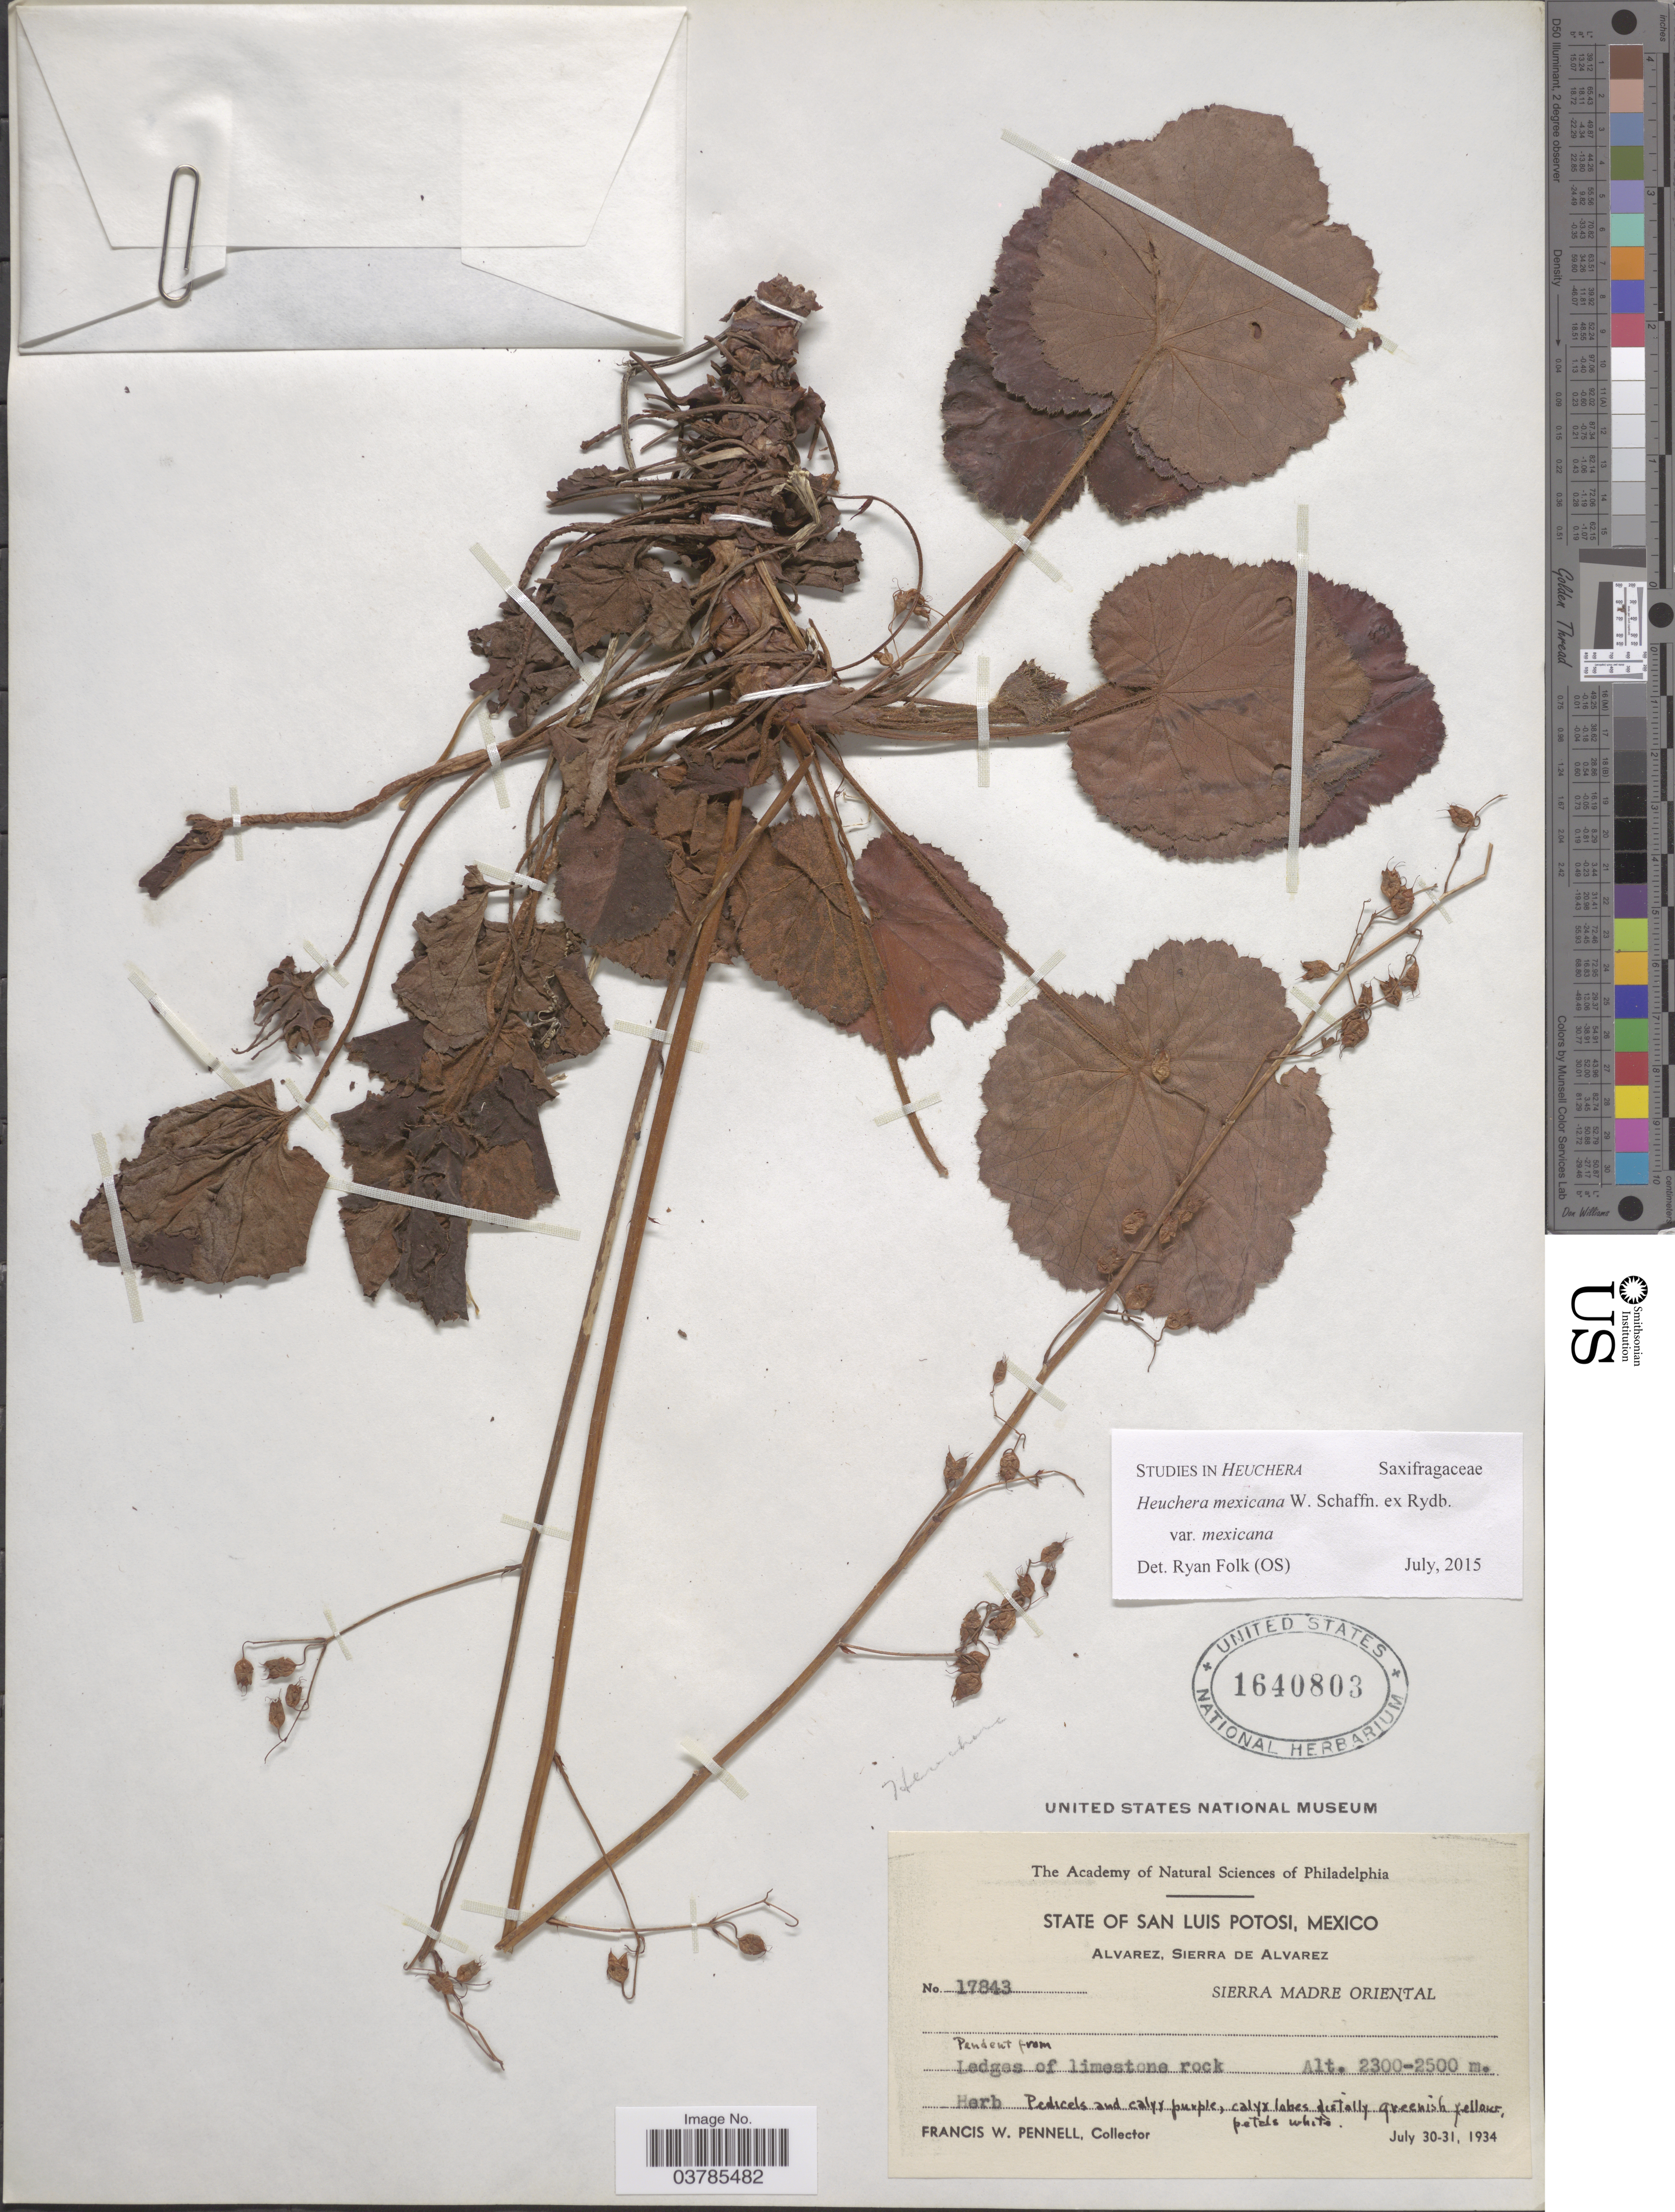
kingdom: Plantae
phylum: Tracheophyta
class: Magnoliopsida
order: Saxifragales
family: Saxifragaceae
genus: Heuchera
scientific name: Heuchera mexicana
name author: W. Schaffn. ex Rydb.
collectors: F. W. Pennell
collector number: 17843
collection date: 1934-07-30/1934-07-31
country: Mexico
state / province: San Luis Potosí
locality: Alvarez, Sierra de Alvarez. Sierra Madre Oriental.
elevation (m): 2300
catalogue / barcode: US 1640803